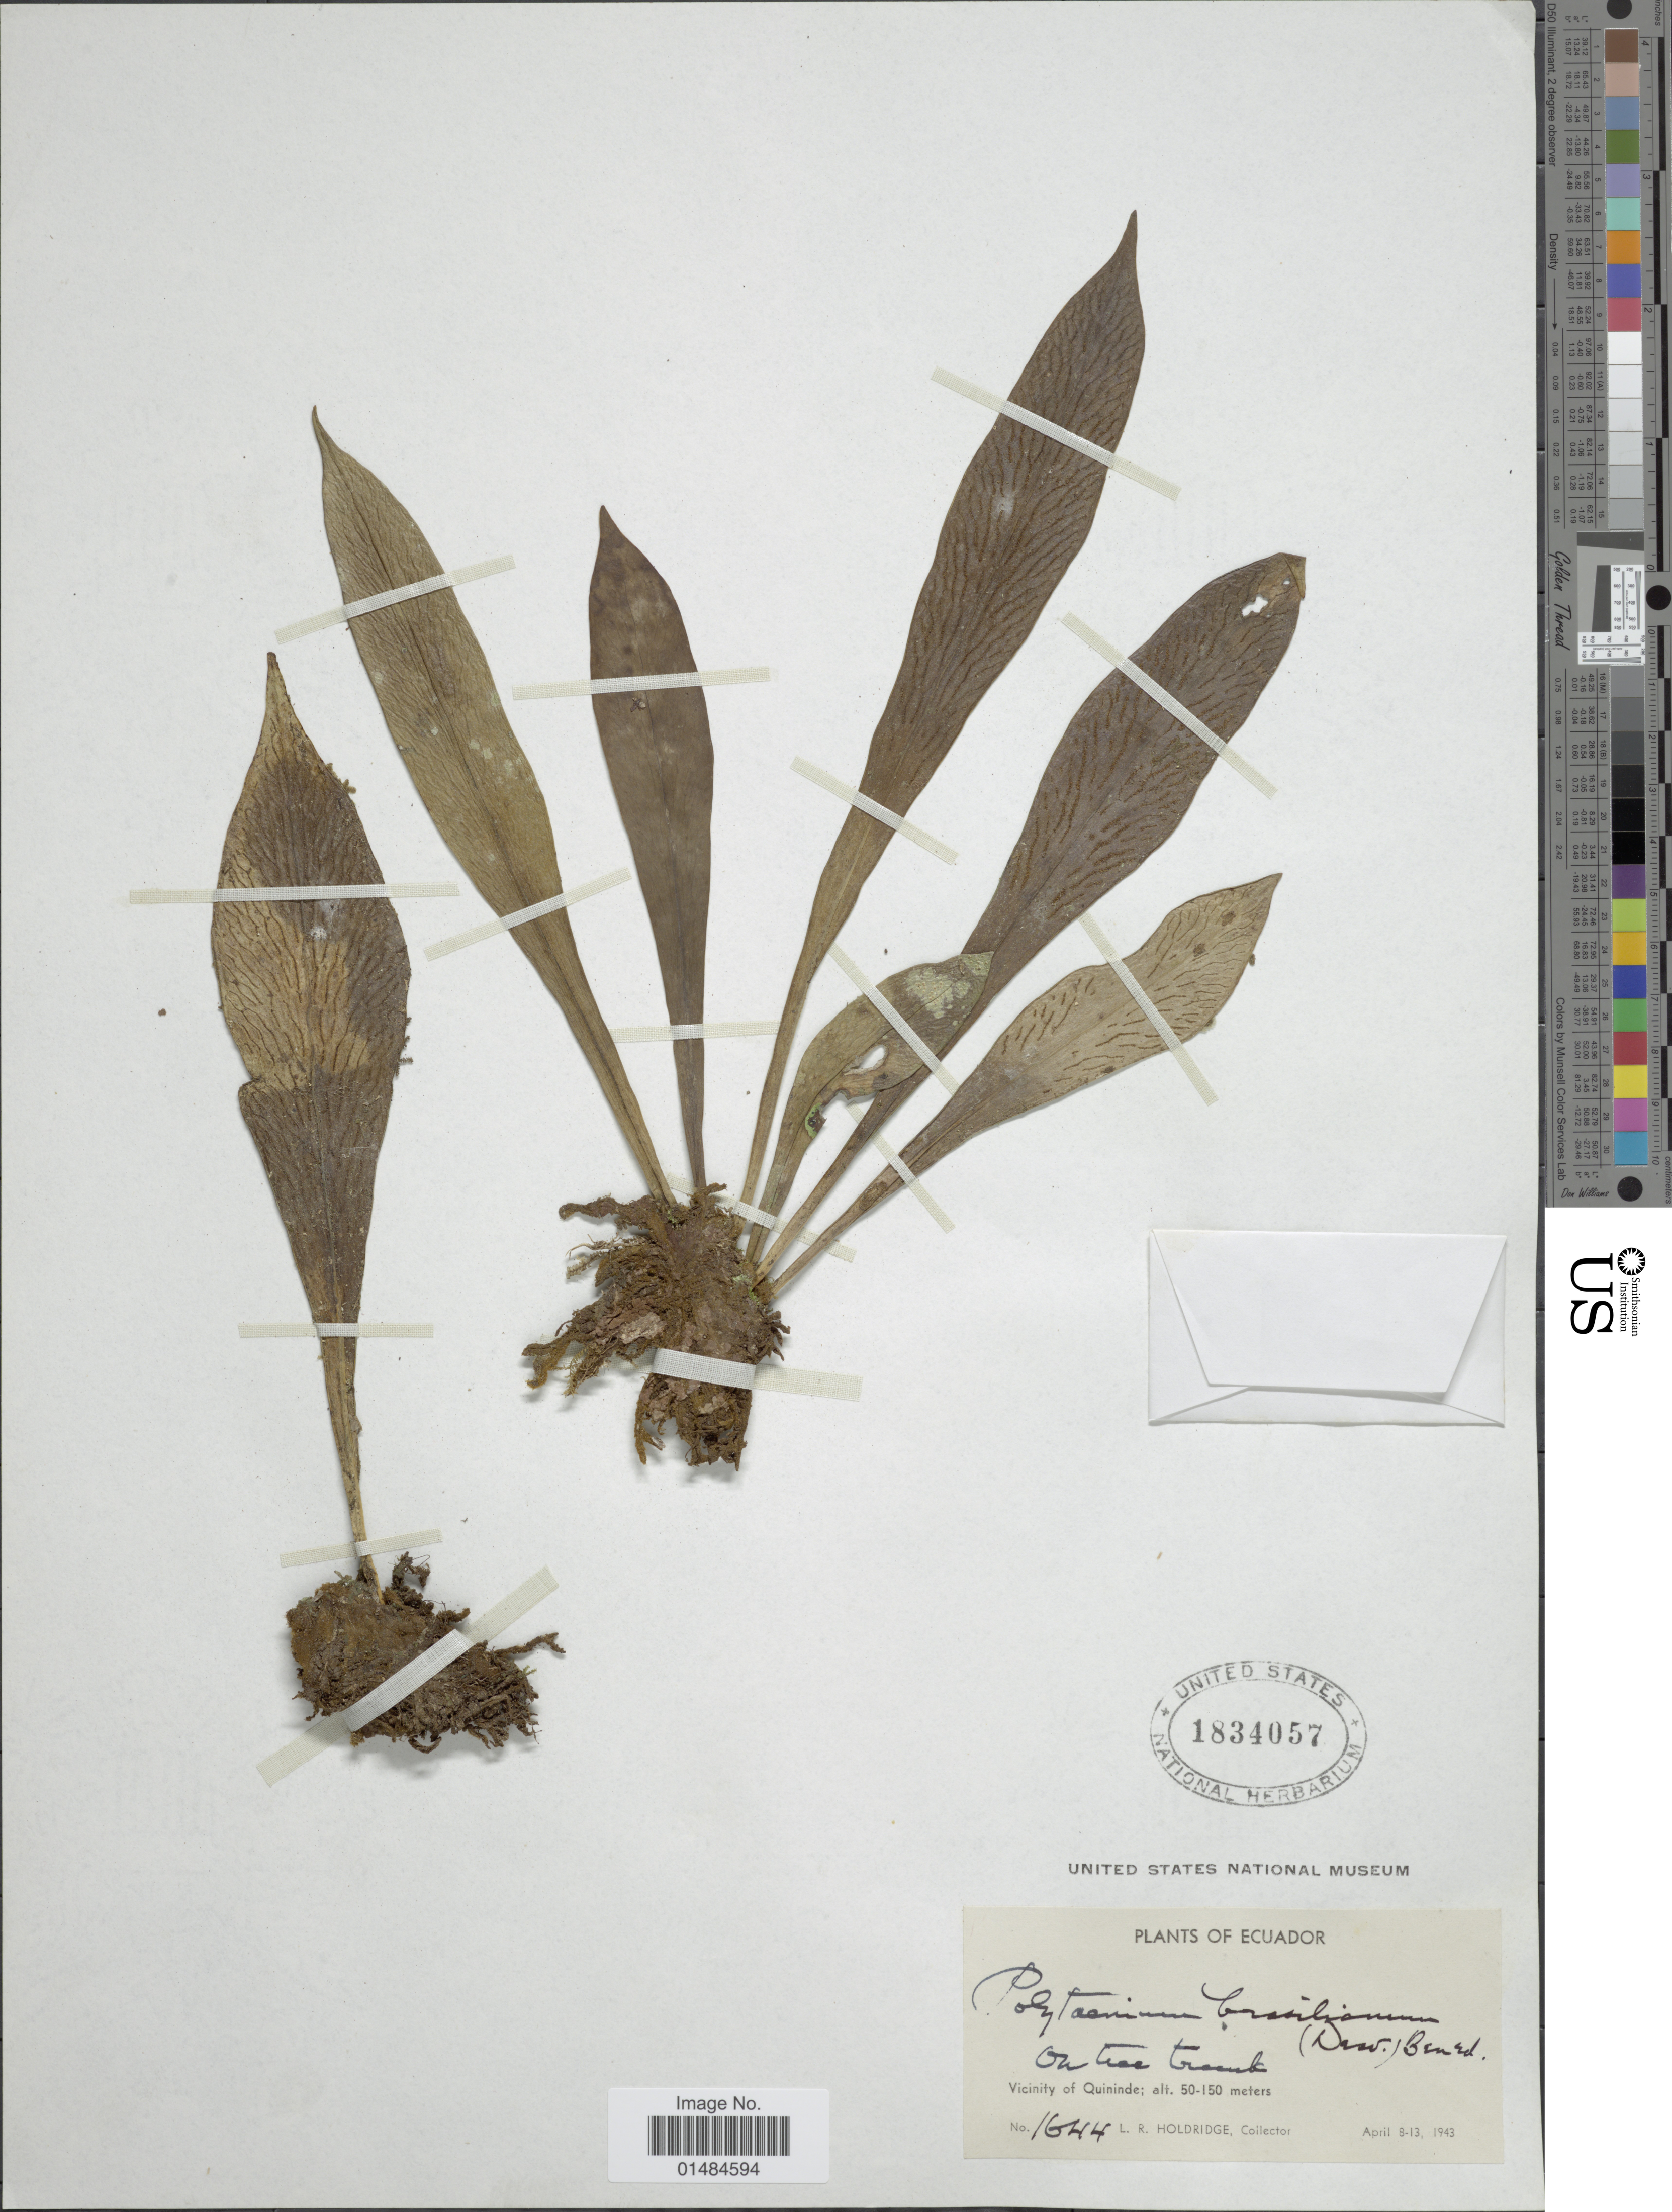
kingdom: Plantae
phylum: Tracheophyta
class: Polypodiopsida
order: Polypodiales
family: Pteridaceae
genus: Polytaenium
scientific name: Polytaenium cajenense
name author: (Desv.) Benedict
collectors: L. Holdridge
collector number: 1644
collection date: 1943-04-08/1943-04-13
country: Ecuador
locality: Vicinity of Quininde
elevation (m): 50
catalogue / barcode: US 1834057